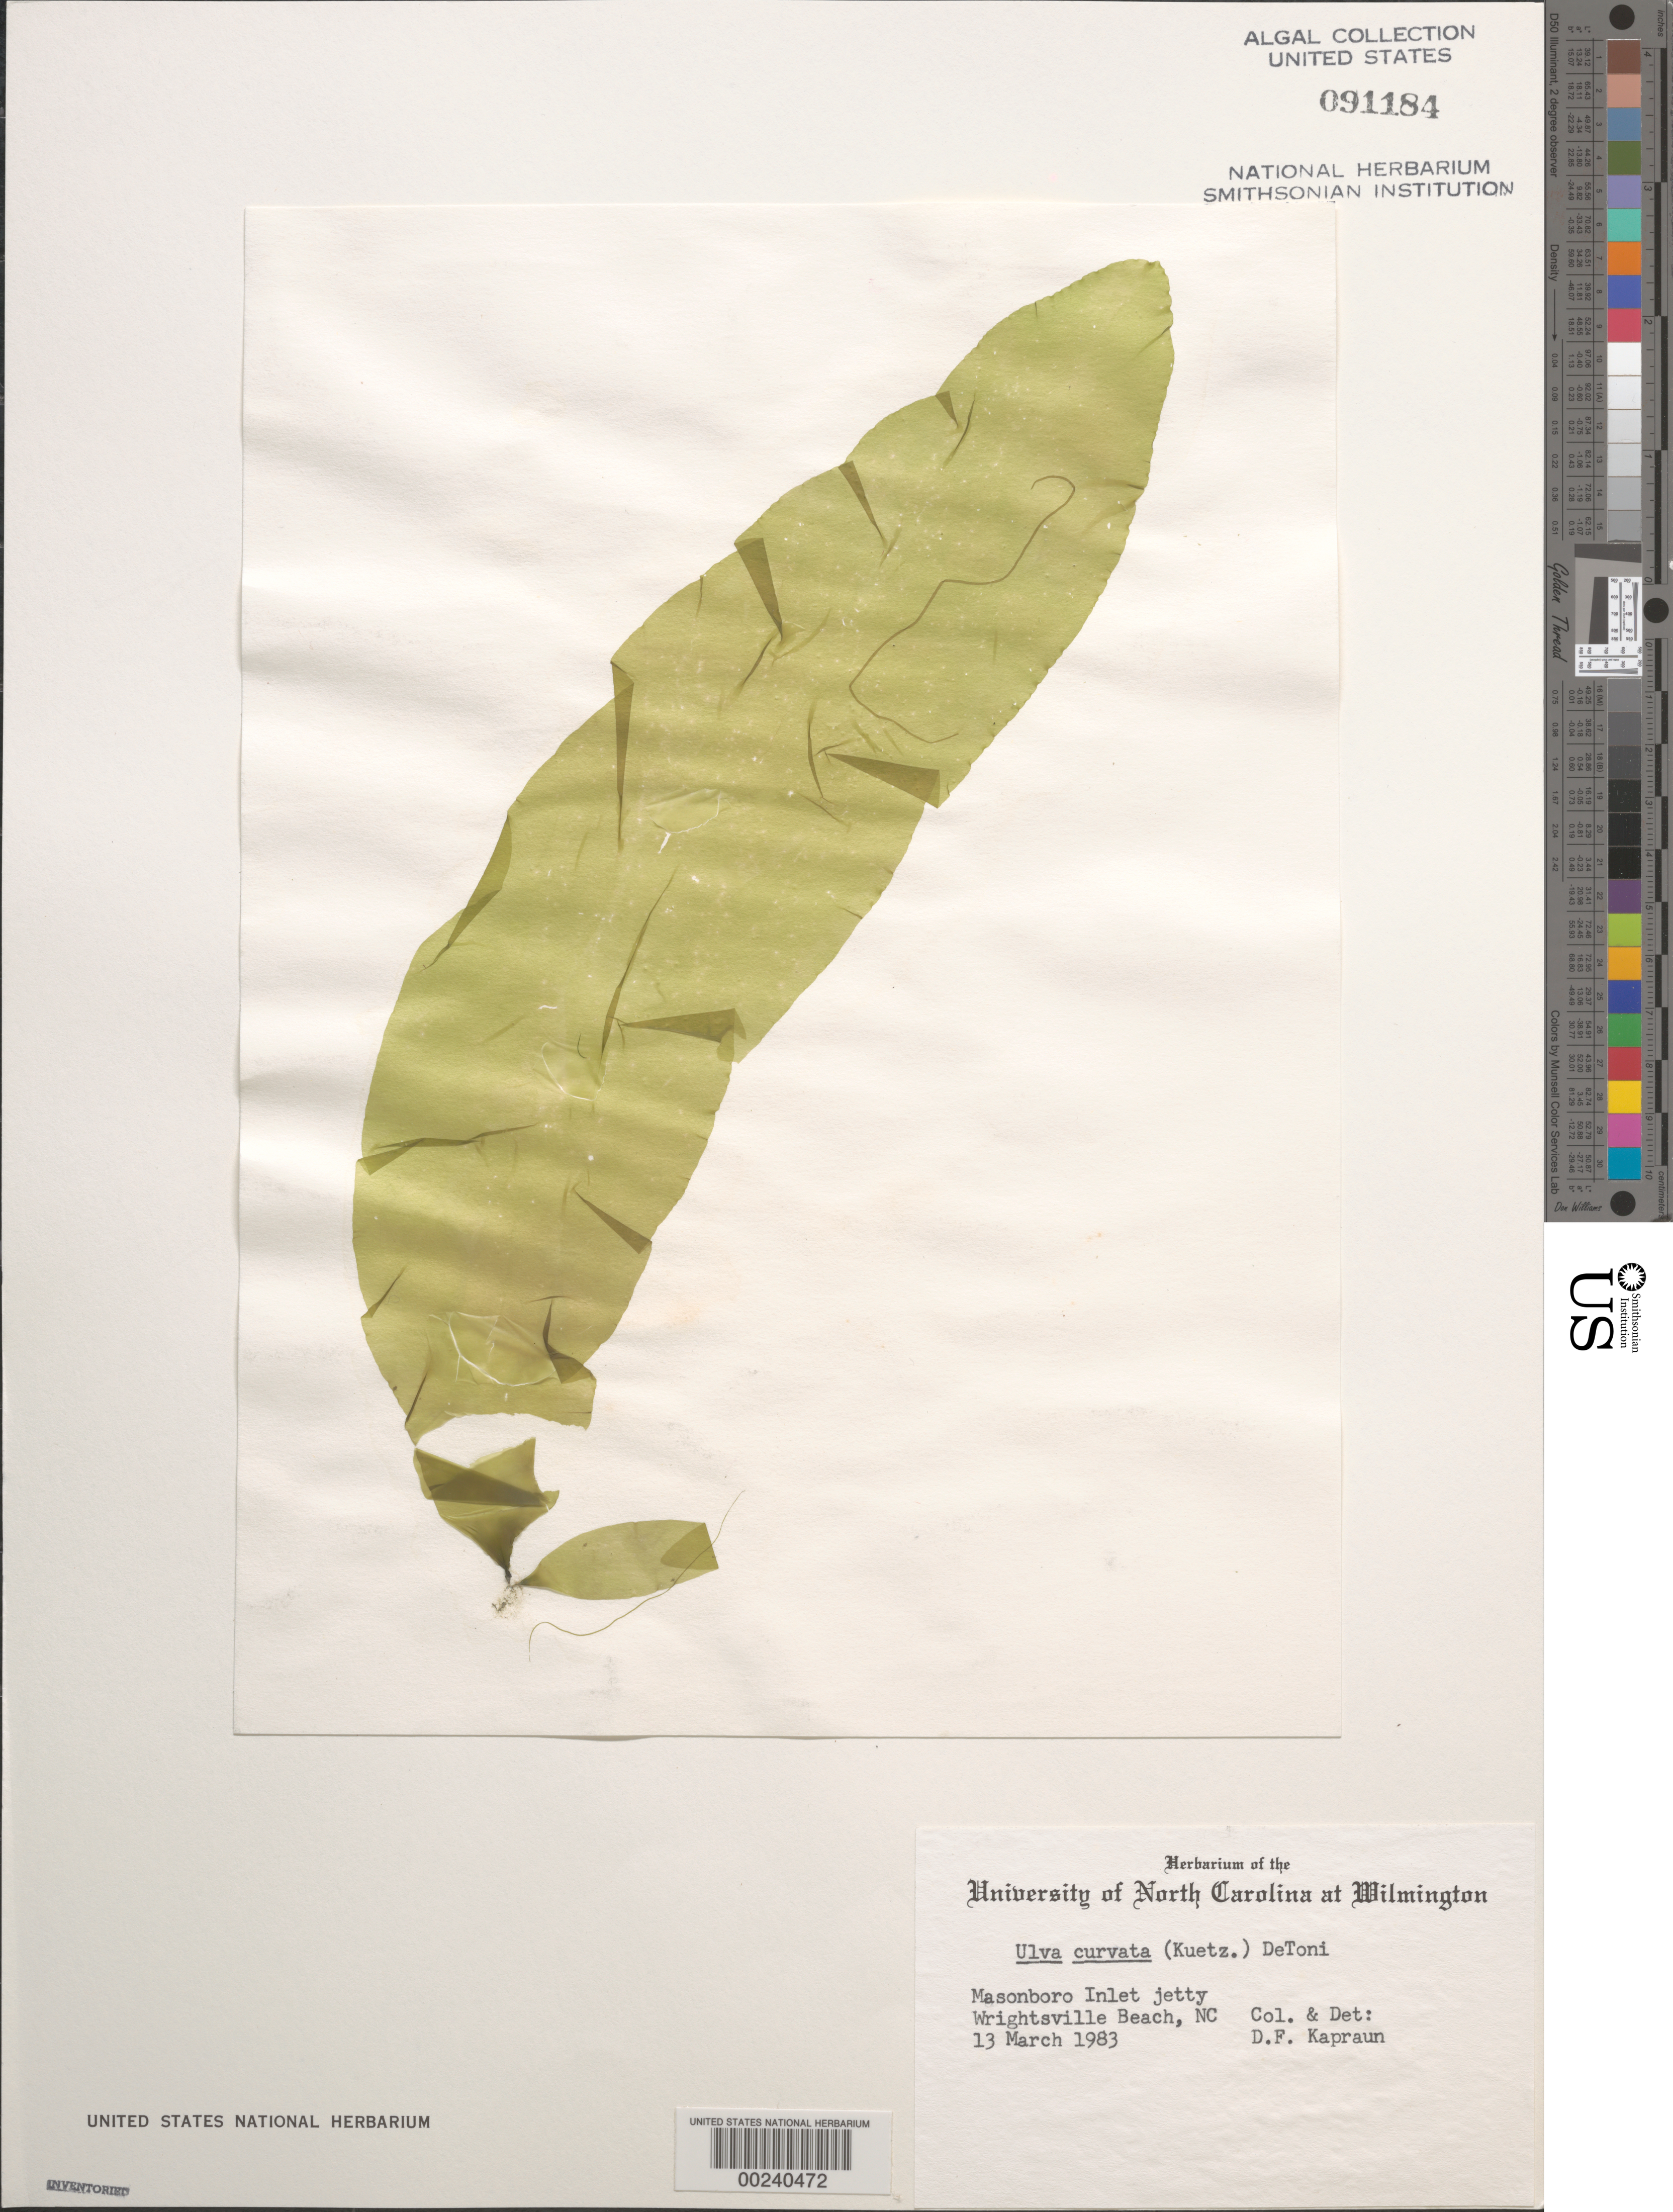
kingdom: Plantae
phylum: Chlorophyta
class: Ulvophyceae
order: Ulvales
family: Ulvaceae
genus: Ulva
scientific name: Ulva curvata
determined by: Kapraun, D. F.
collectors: D. F. Kapraun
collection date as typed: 13 Mar 1983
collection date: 1983-03-13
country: United States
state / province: North Carolina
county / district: New Hanover County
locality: Wrightsville Beach, Masonboro Inlet jetty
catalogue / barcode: US 91184